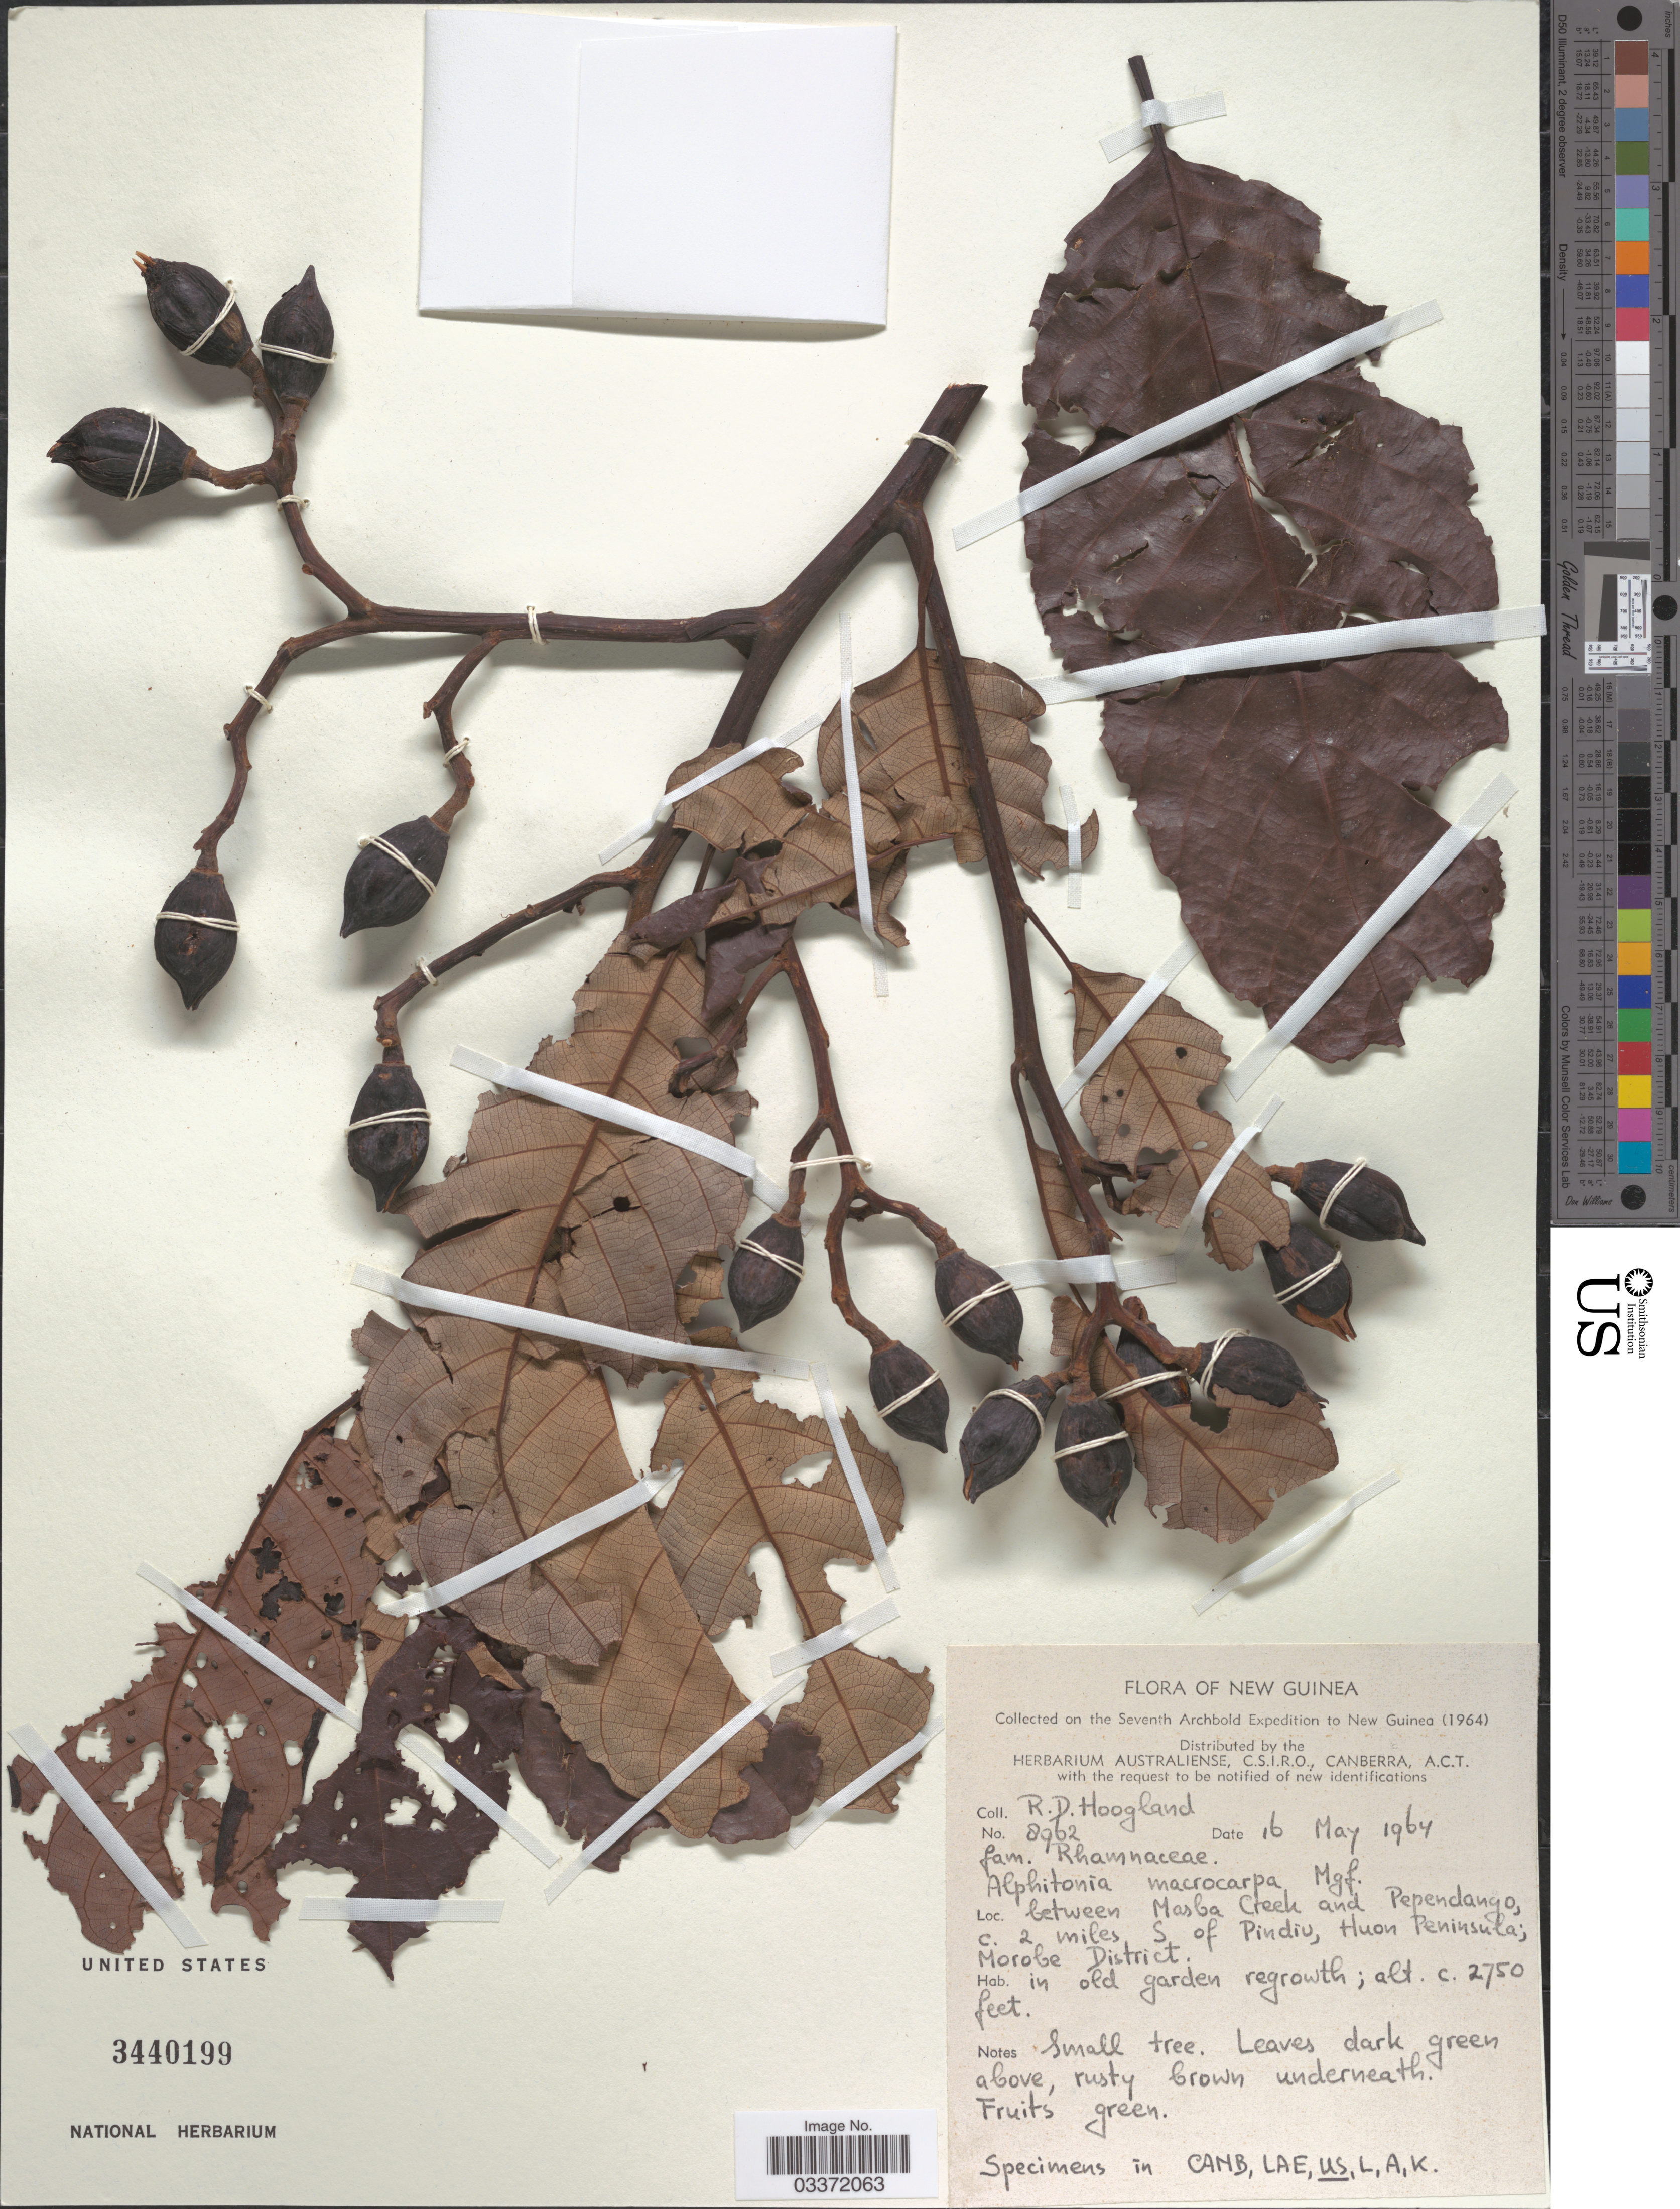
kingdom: Plantae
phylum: Tracheophyta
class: Magnoliopsida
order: Rosales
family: Rhamnaceae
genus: Alphitonia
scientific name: Alphitonia macrocarpa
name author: Mansf.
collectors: R. D. Hoogland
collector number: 8962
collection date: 1964-05-16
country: Papua New Guinea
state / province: Morobe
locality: New Guinea. Between Masba Creek and Pependango [interpreted], c. 2 miles S of Pindiu, Huon Peninsula; Morobe District. In old garden regrowth.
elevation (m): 838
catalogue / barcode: US 3440199